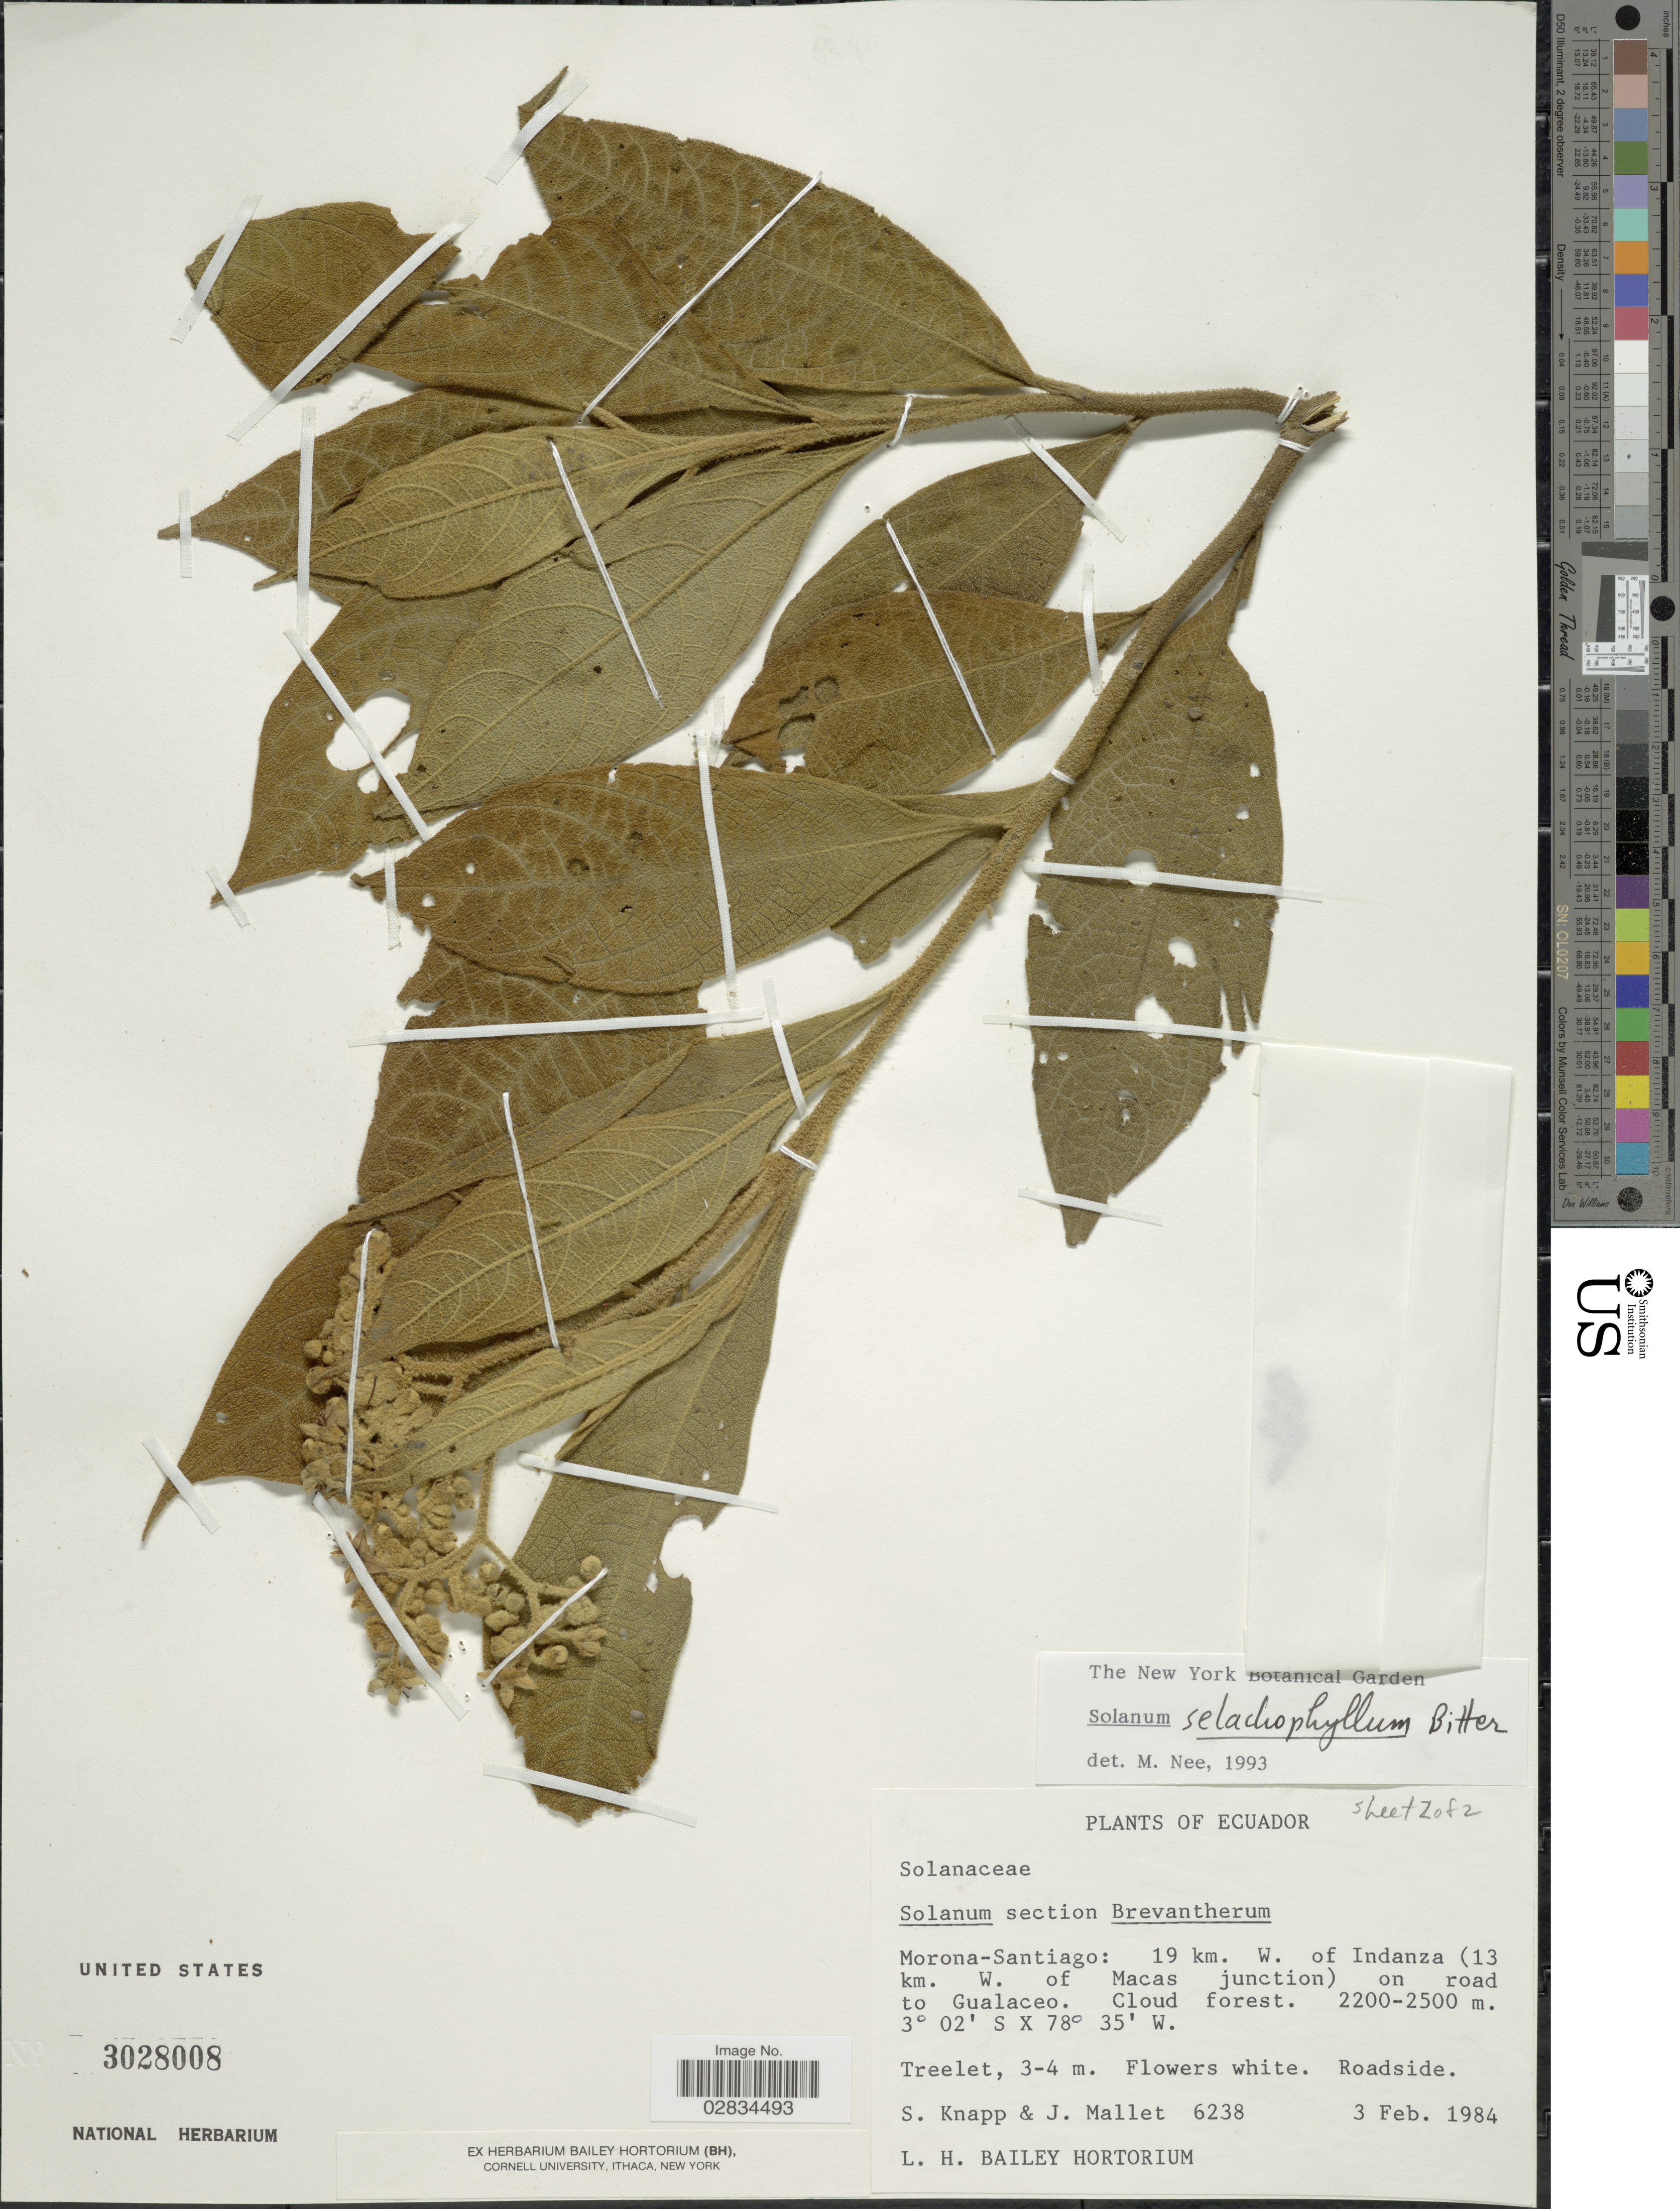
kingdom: Plantae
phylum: Tracheophyta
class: Magnoliopsida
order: Solanales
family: Solanaceae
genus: Solanum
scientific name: Solanum selachophyllum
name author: Bitter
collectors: S. Knapp & J. Mallet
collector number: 6238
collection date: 1984-02-03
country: Ecuador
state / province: Morona-Santiago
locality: Morona- Santiago: 19 km. W. of Indanza (13 km. W. of Macas junction) on road to Gualaceo.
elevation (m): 2200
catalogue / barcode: US 3028008